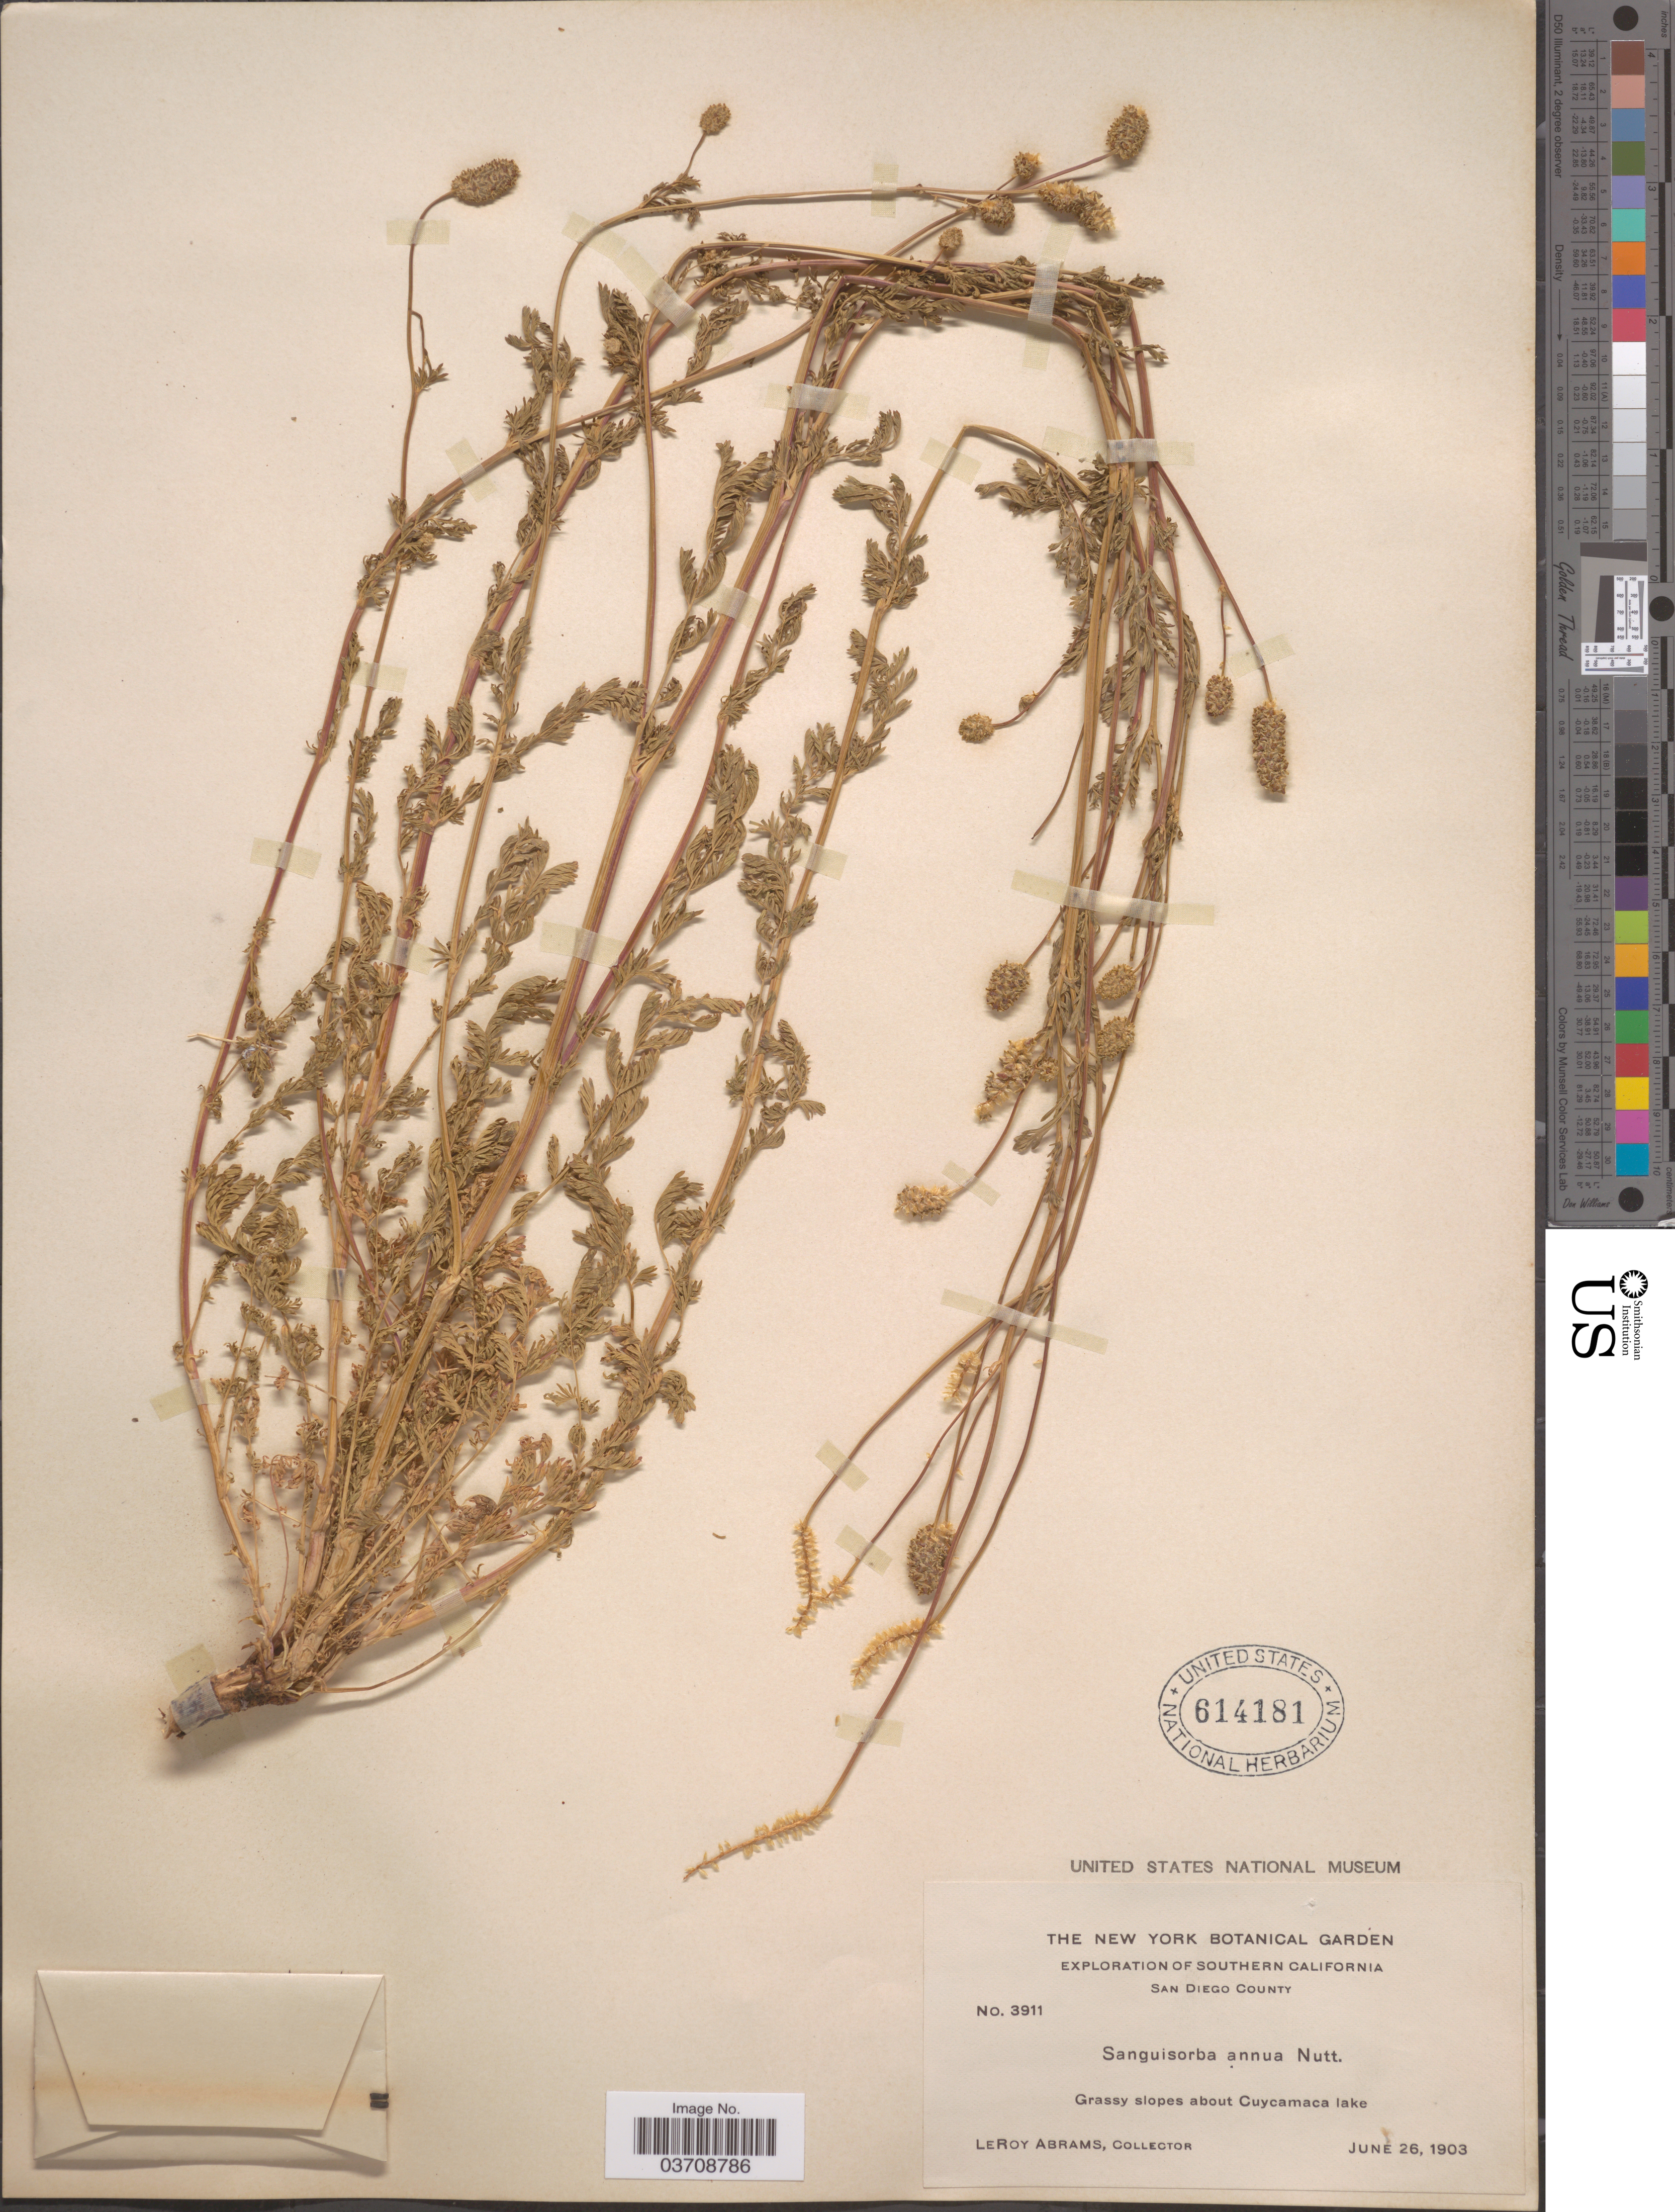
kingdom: Plantae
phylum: Tracheophyta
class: Magnoliopsida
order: Rosales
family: Rosaceae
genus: Sanguisorba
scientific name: Sanguisorba occidentalis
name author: Nutt.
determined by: Strong, Mark T., (BOT), Smithsonian Institution - National Museum of Natural History (UNITED STATES)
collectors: L. Abrams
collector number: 3911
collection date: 1903-06-26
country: United States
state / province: California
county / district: San Diego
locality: Southern California. San Diego County. Grassy slopes about Cuycamaca lake.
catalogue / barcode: US 614181